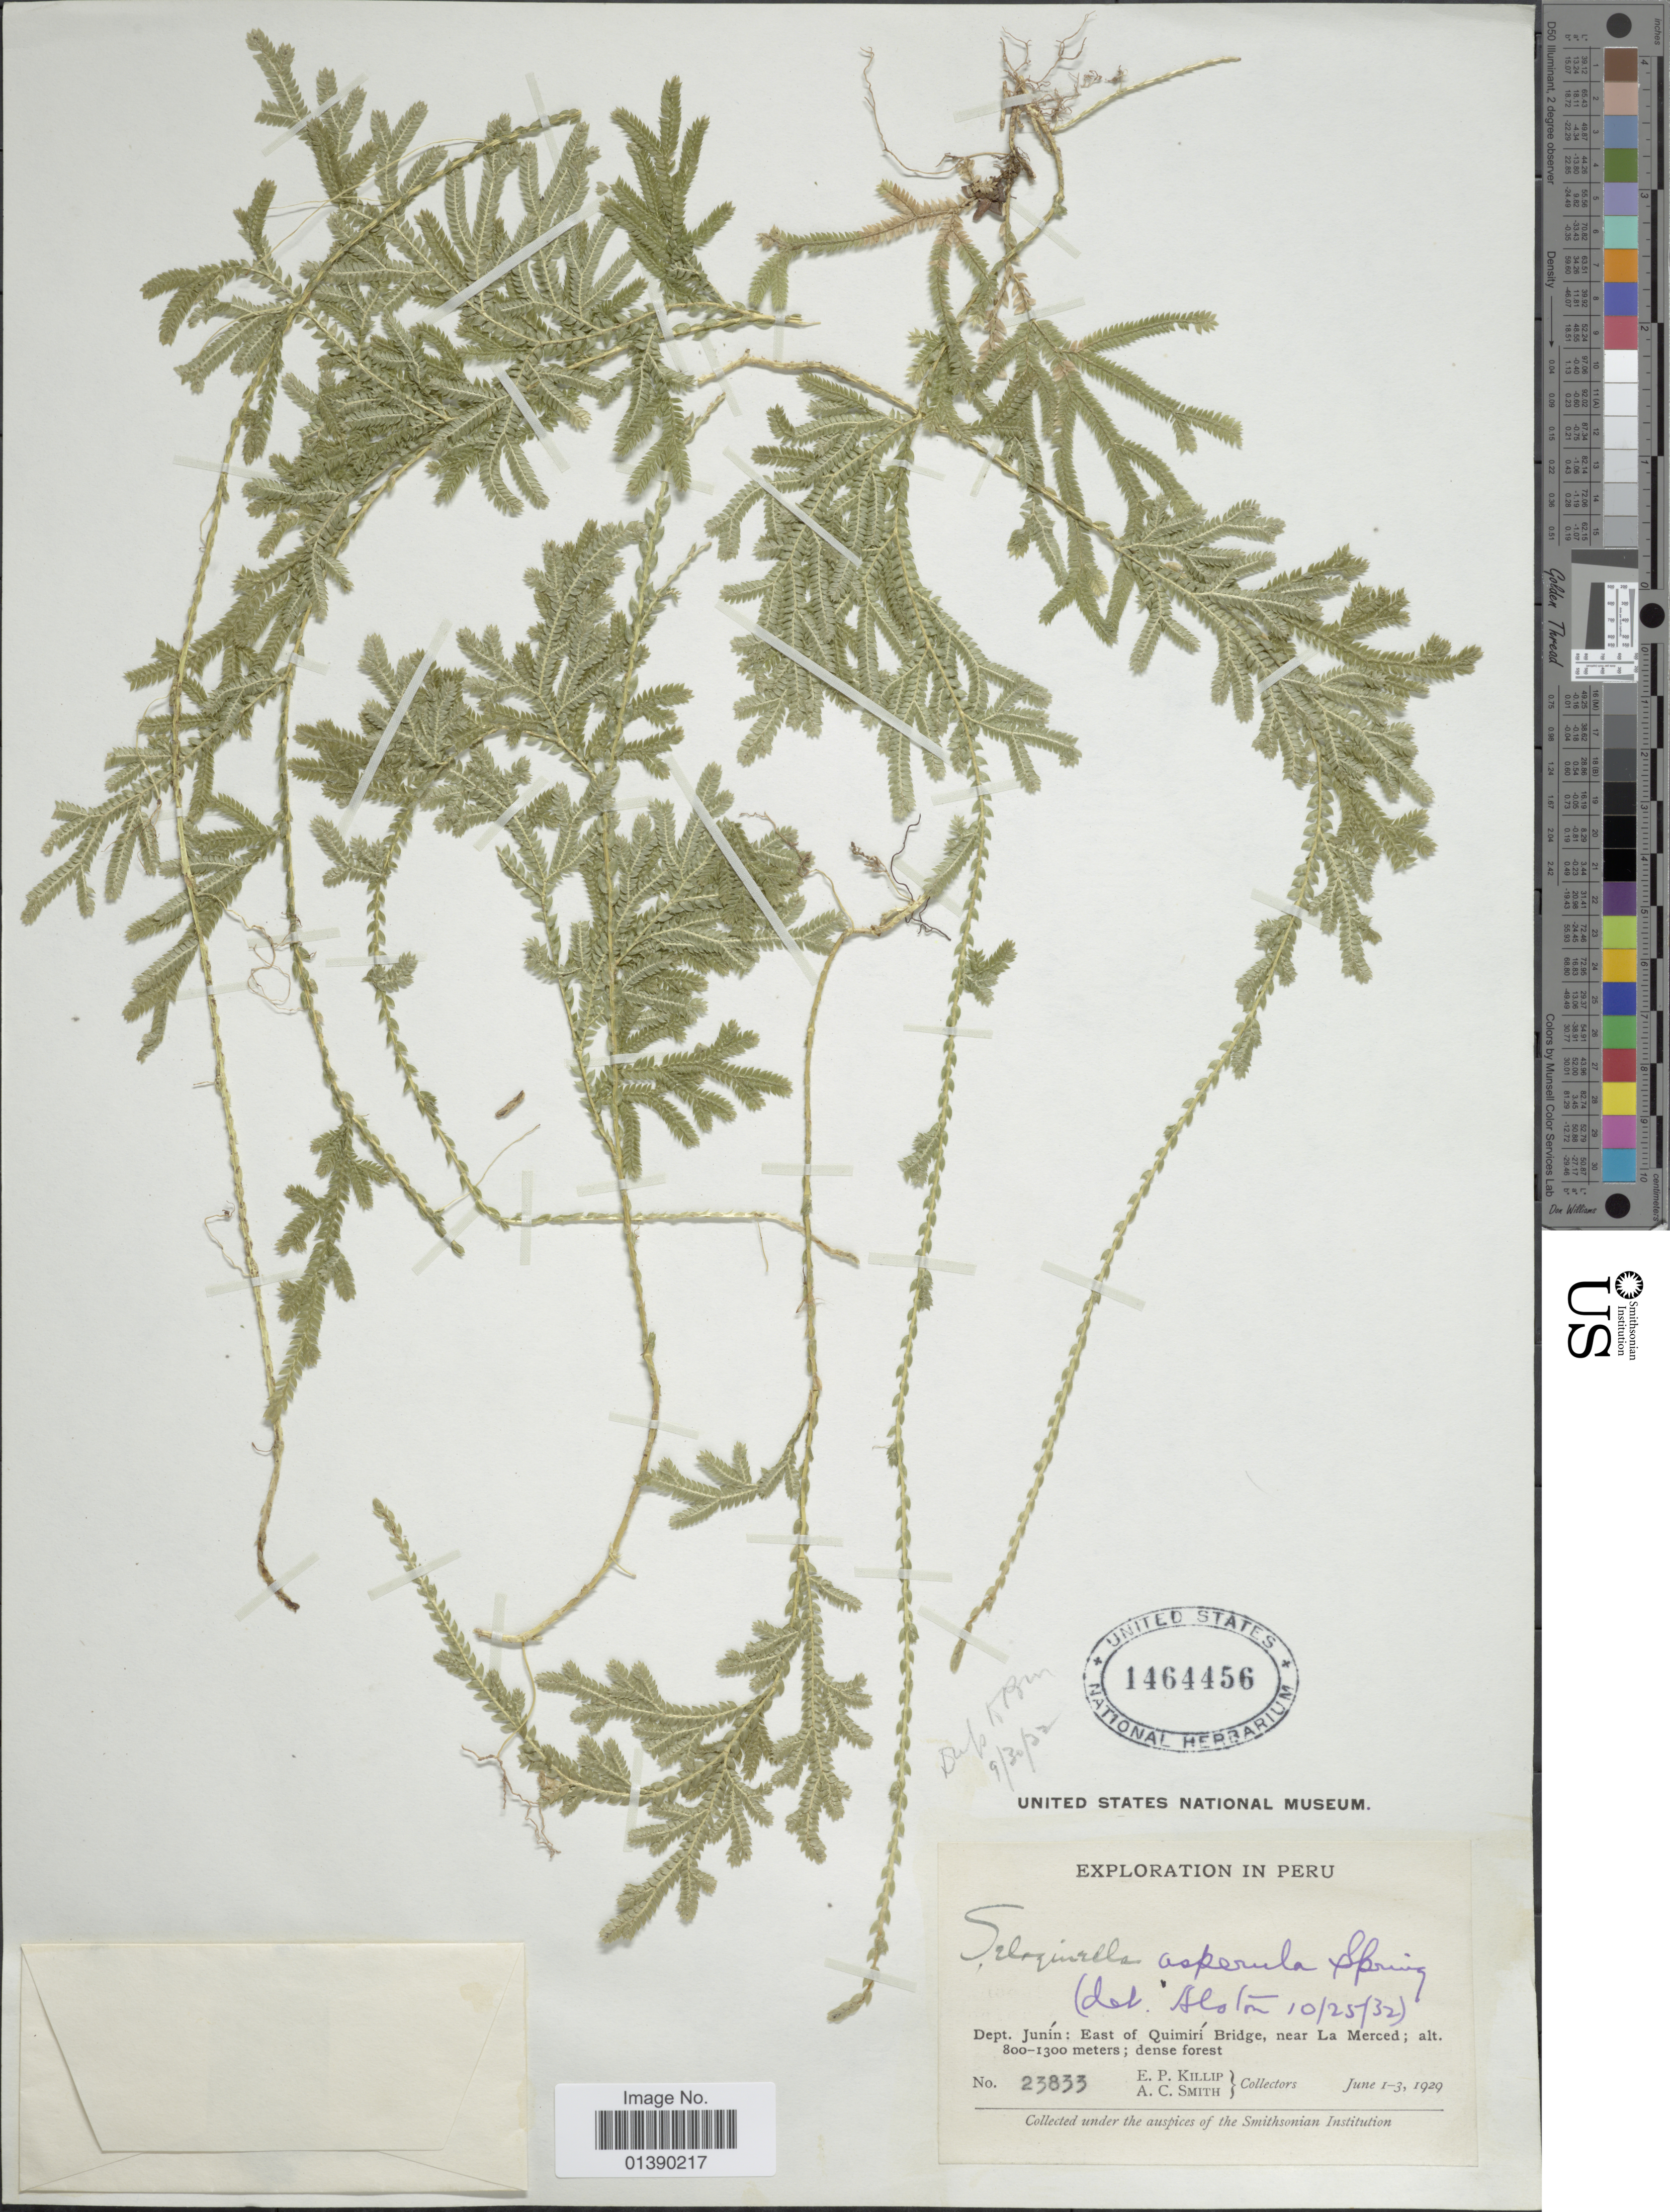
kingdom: Plantae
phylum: Tracheophyta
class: Lycopodiopsida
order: Selaginellales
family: Selaginellaceae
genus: Selaginella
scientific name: Selaginella asperula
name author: Spring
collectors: E. P. Killip & A. C. Smith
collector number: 23833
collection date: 1929-06-01/1929-06-03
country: Peru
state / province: Junín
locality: East of Quimirí Bridge, near La Merced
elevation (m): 800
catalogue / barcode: US 1464456